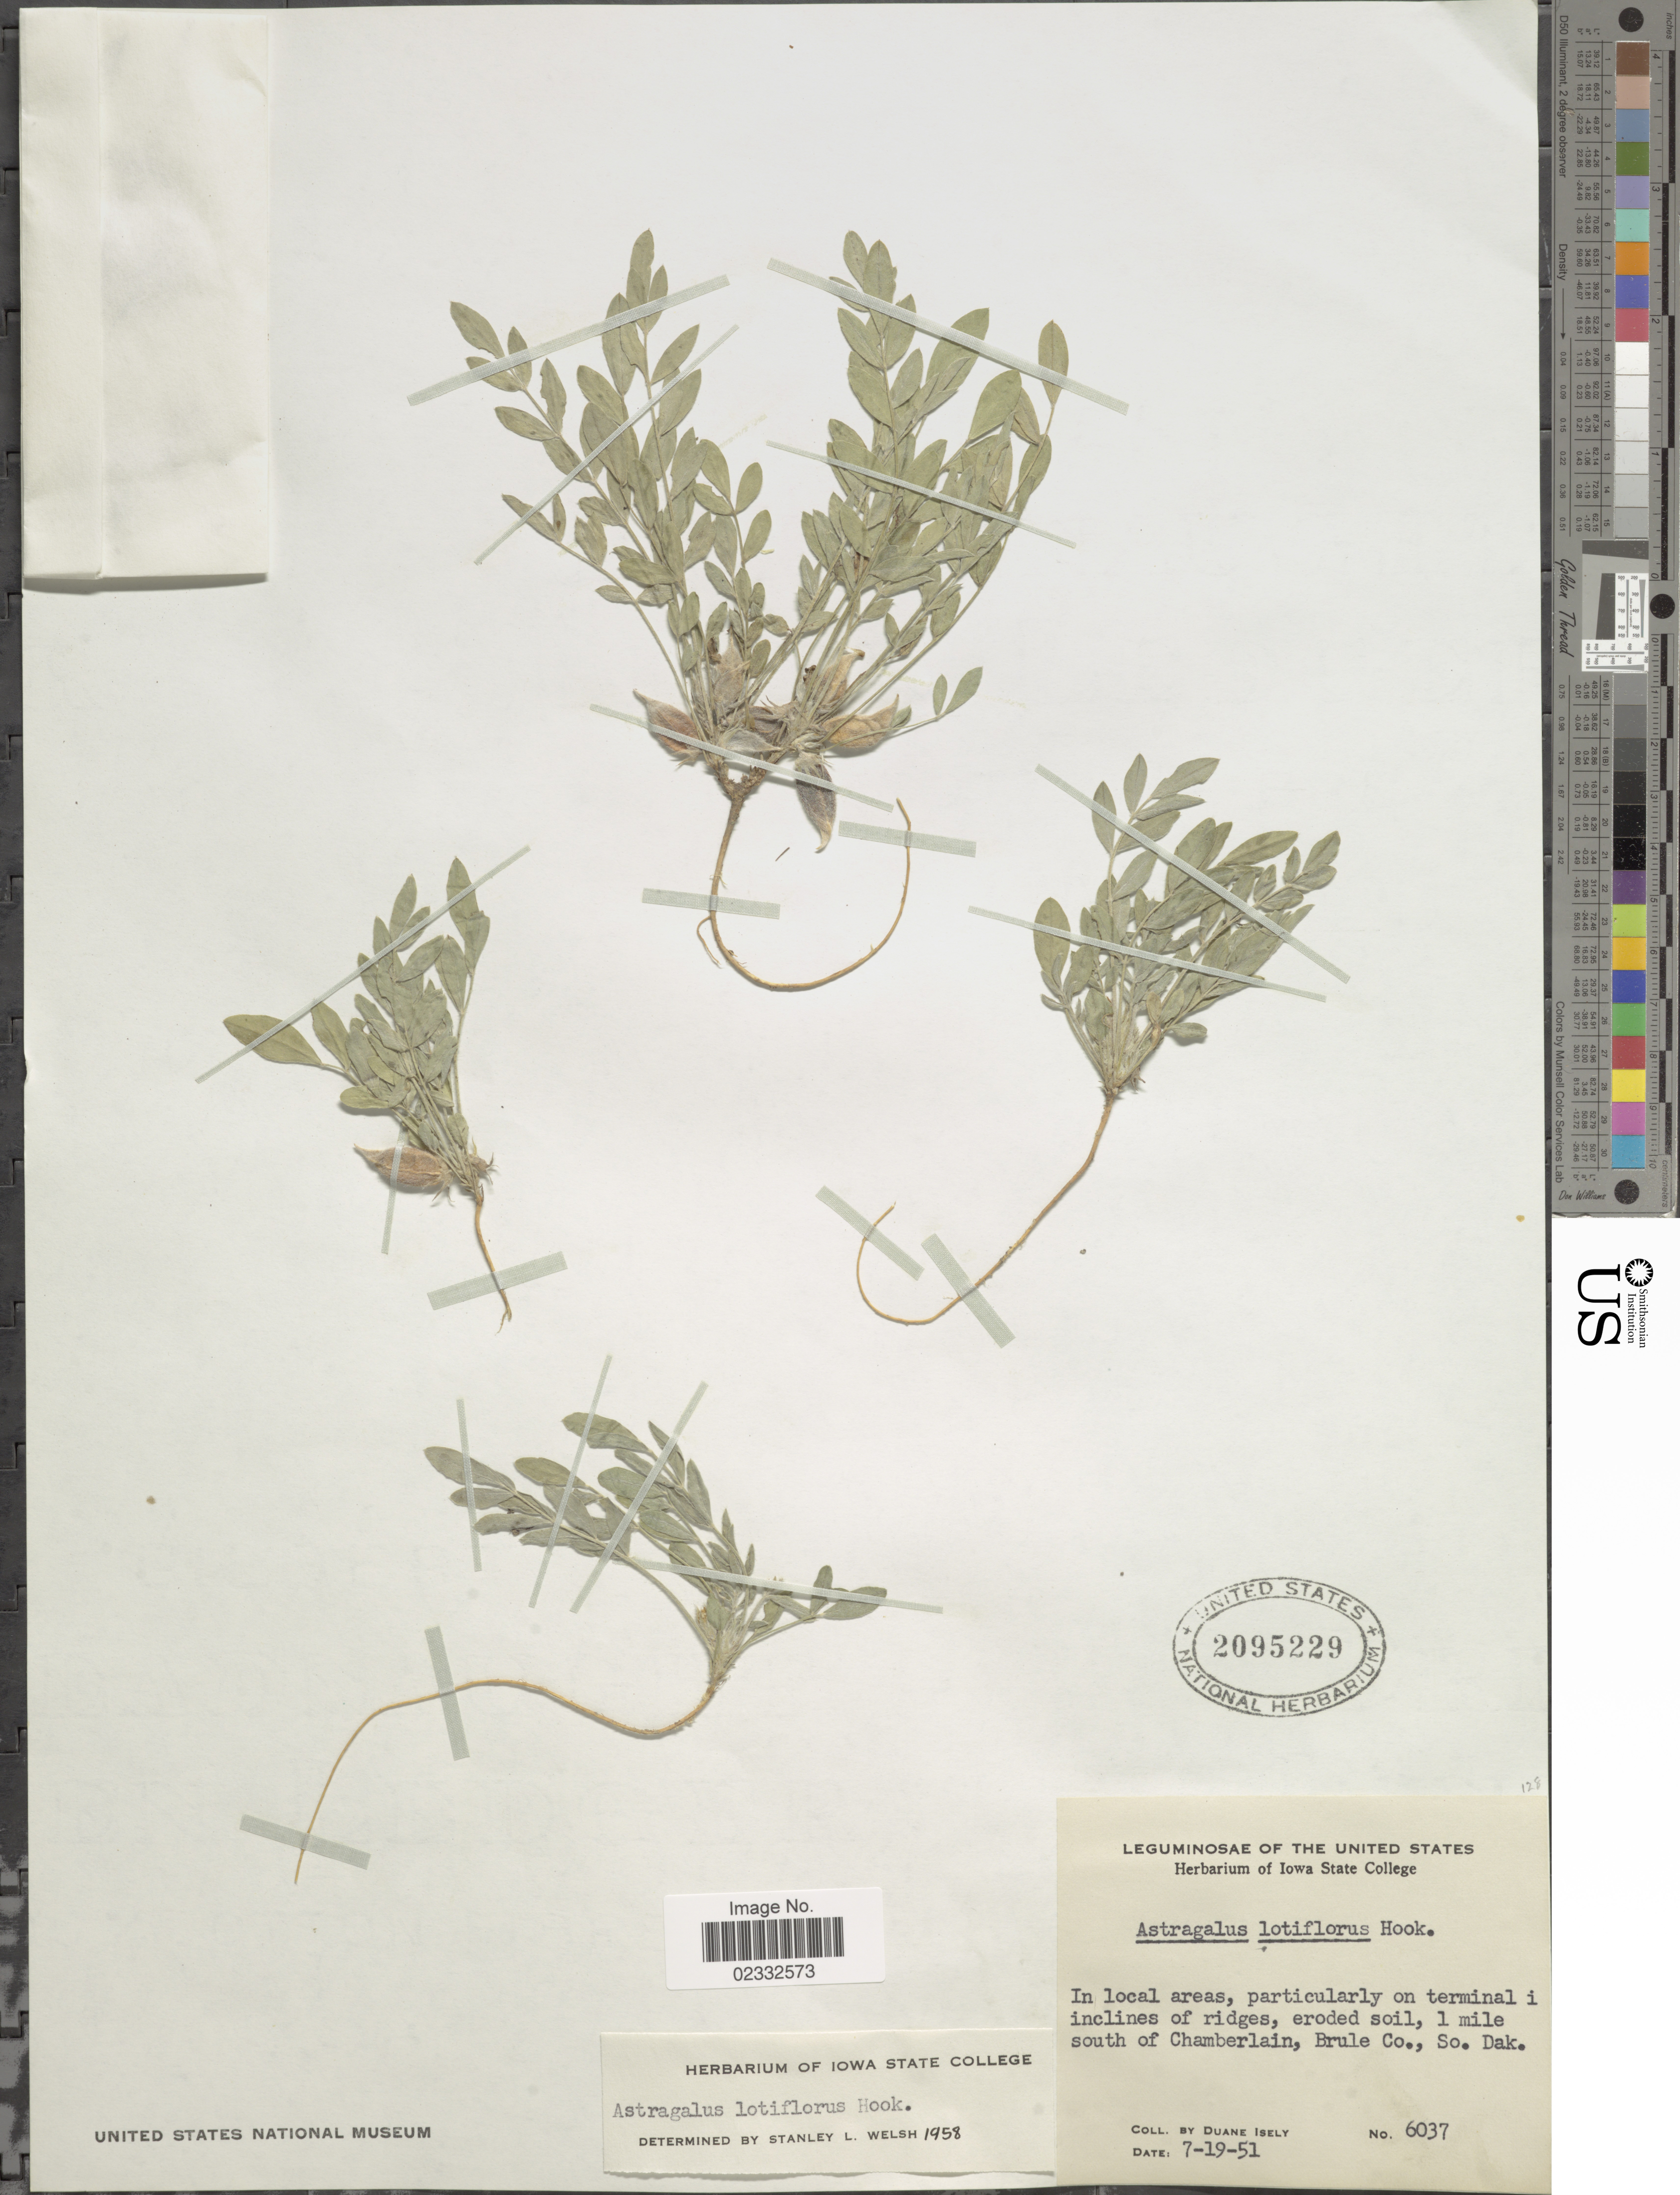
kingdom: Plantae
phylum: Tracheophyta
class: Magnoliopsida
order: Fabales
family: Fabaceae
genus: Astragalus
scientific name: Astragalus lotiflorus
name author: Hook.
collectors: D. Isely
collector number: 6037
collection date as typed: Transcribed d/m/y: 19/7/51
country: United States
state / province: South Dakota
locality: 1 miles south of Chamberlain, Brule Co., So. Dak,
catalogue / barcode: US 2095229